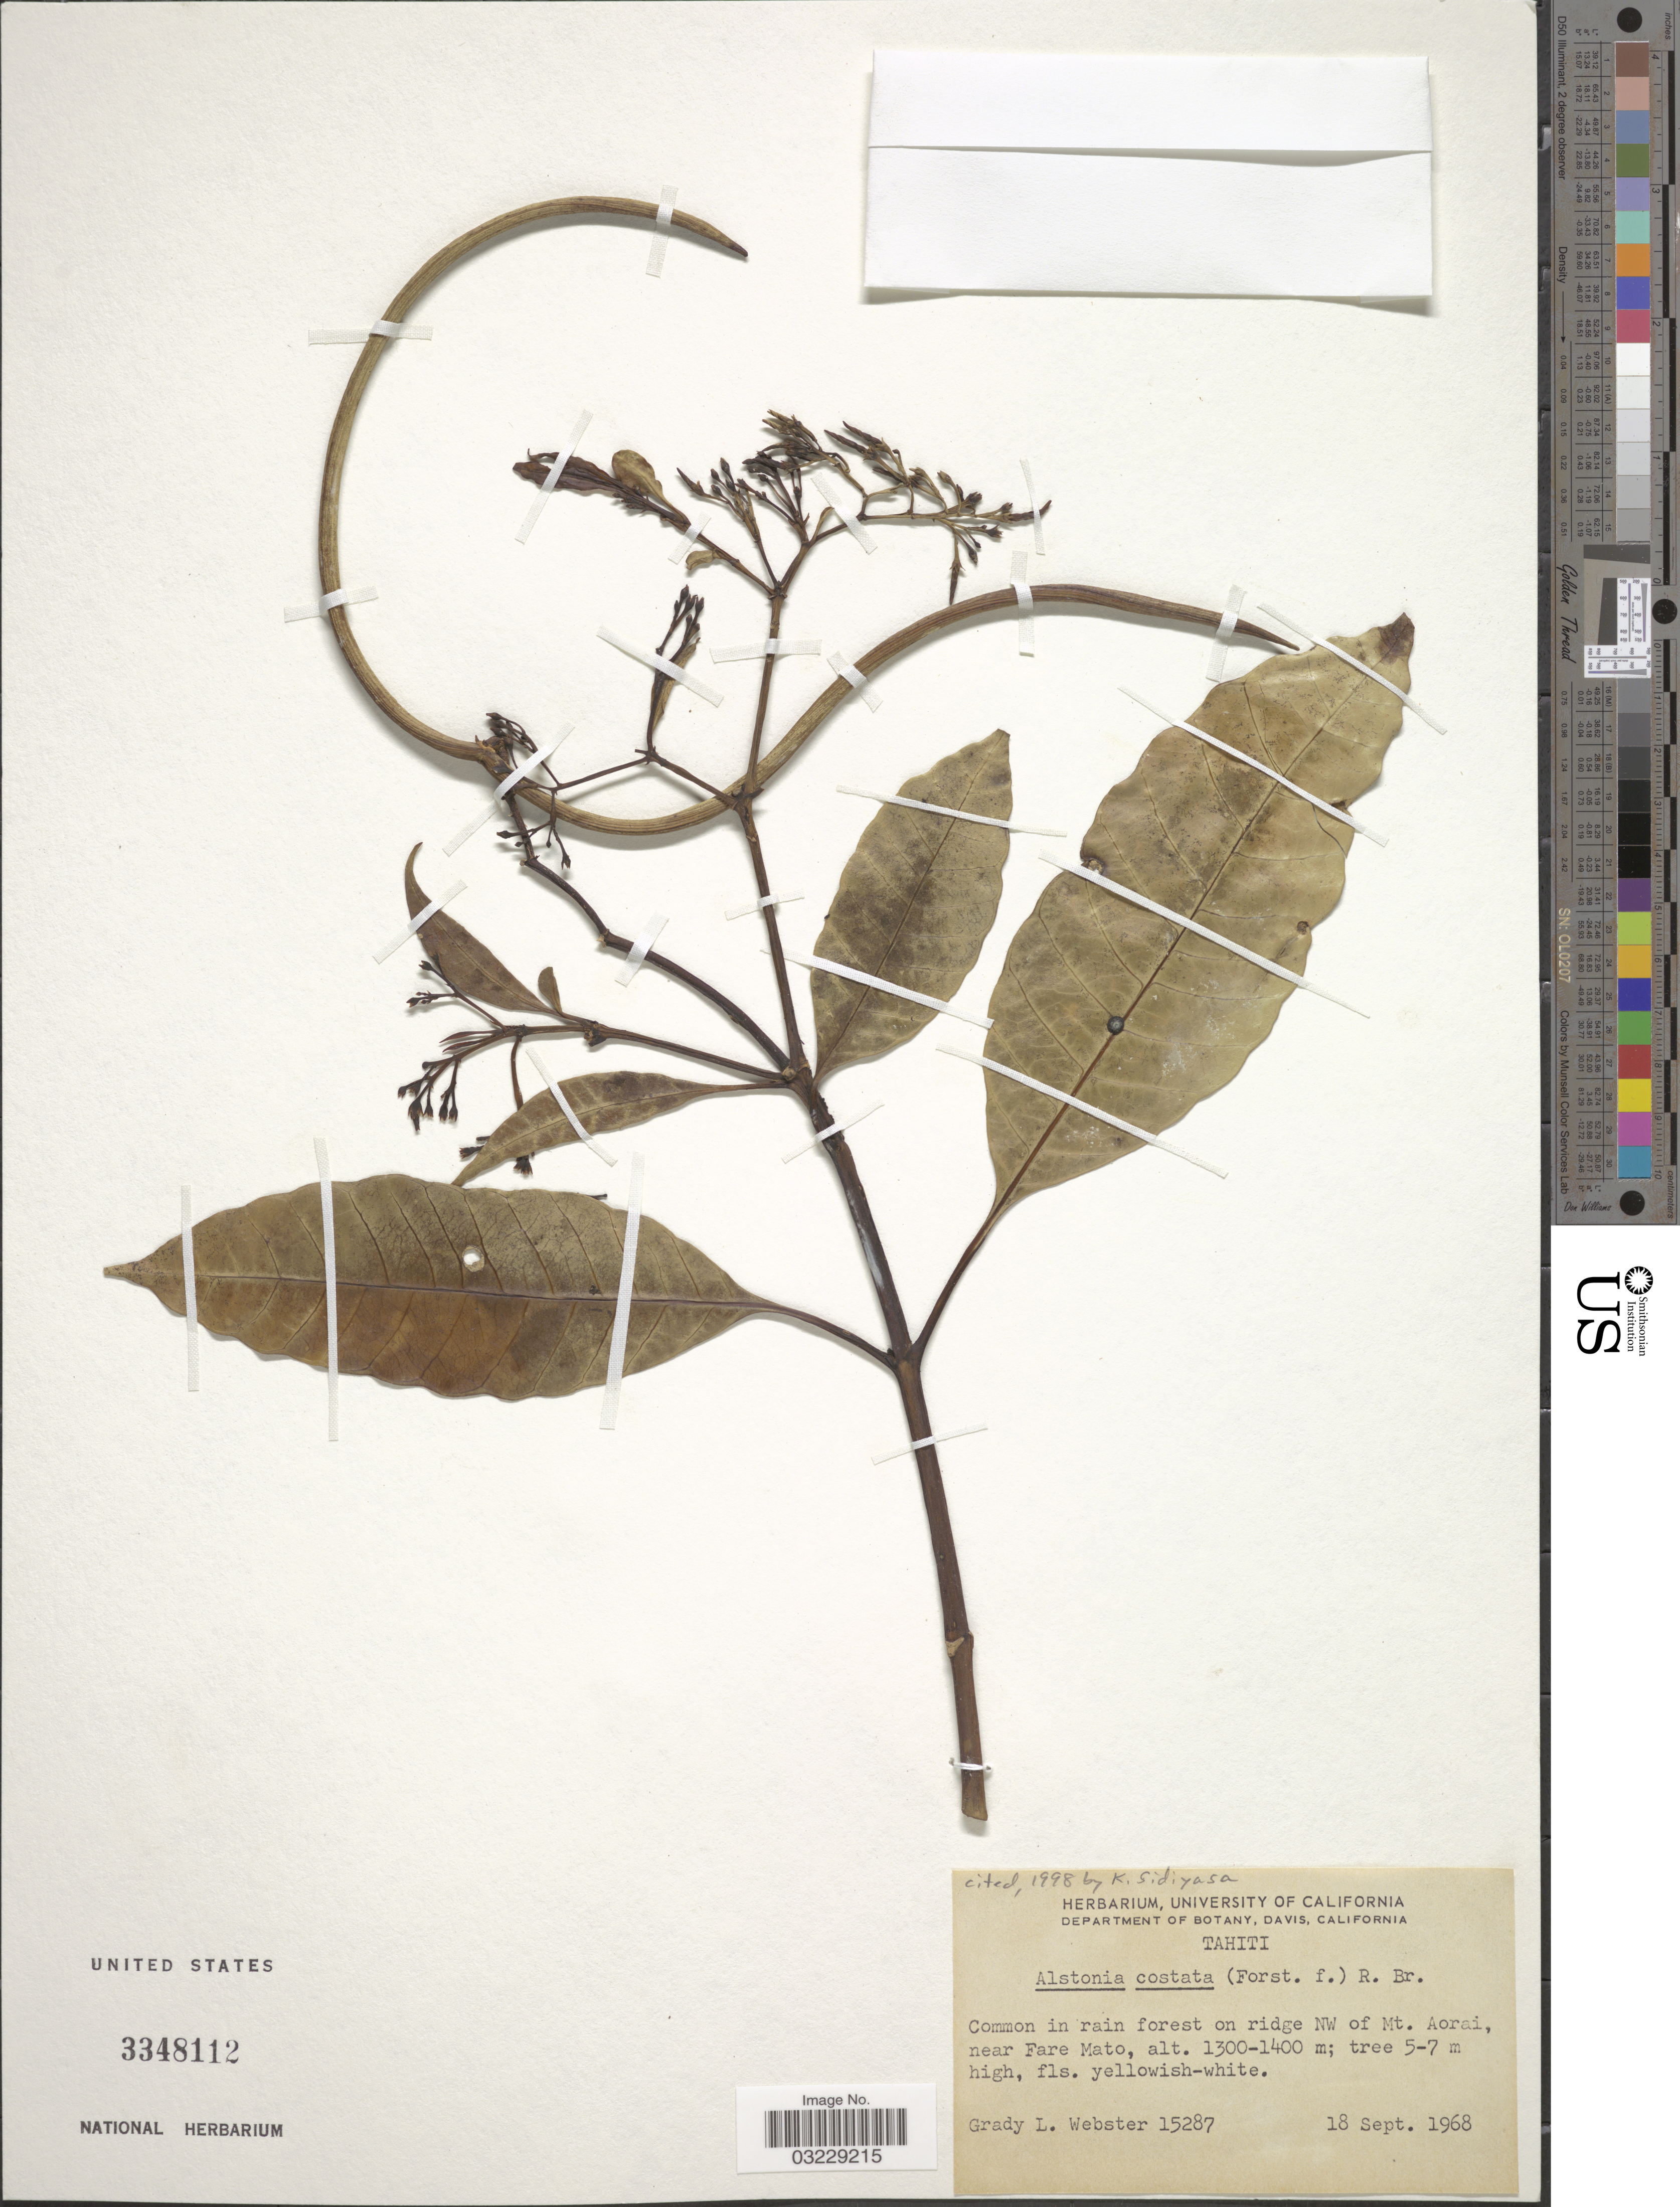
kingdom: Plantae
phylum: Tracheophyta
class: Magnoliopsida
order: Gentianales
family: Apocynaceae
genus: Alstonia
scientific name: Alstonia costata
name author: (G. Forst.) R. Br.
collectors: G. L. Webster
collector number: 15287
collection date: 1968-09-18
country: French Polynesia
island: Tahiti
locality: Tahiti. On ridge NW of Mt. Aorai, near Fare Mato.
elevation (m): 1300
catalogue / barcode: US 3348112